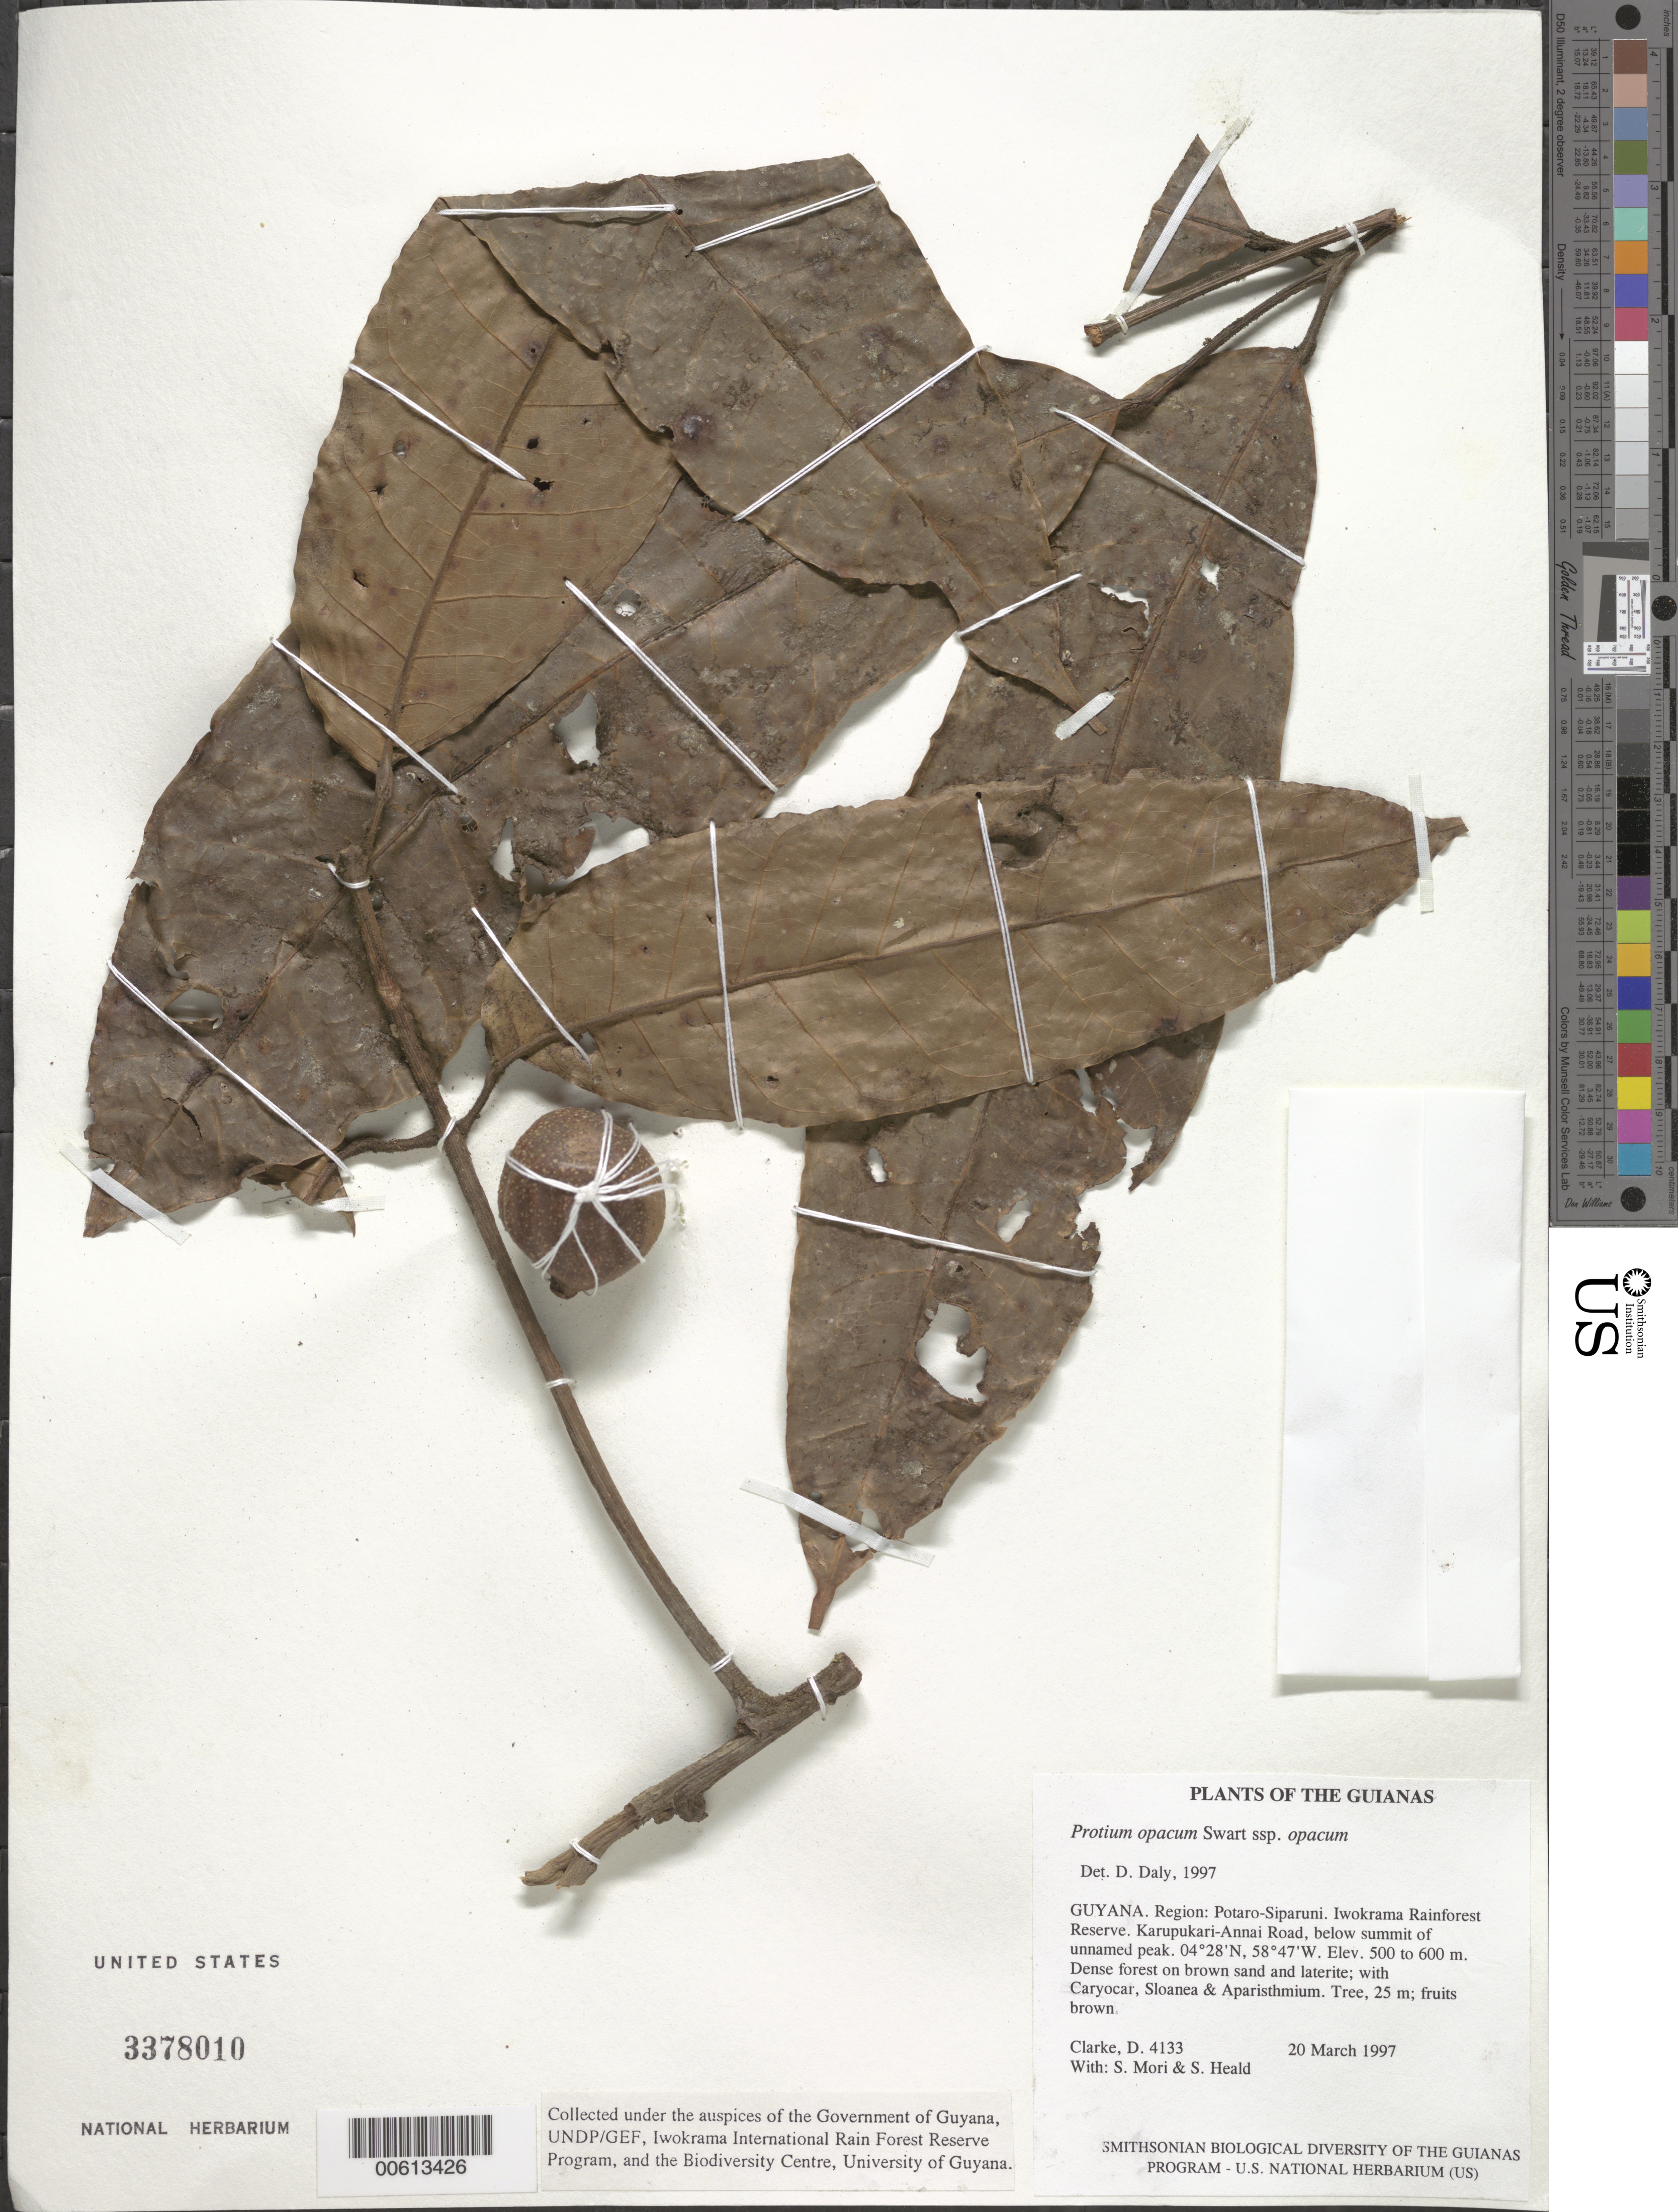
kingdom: Plantae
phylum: Tracheophyta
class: Magnoliopsida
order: Sapindales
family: Burseraceae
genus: Protium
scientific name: Protium decandrum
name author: (Aubl.) Marchand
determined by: Daly, D. C.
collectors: H. D. Clarke, S. Mori & S. Heald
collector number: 4133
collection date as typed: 20 March 1997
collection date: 1997-03-20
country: Guyana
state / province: Potaro-Siparuni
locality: Iwokrama Rainforest Reserve. Karupukari-Annai Road, below summit of unnamed peak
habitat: Dense forest on brown sand and laterite; with Caryocar, Sloanea & Aparisthmium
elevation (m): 500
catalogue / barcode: US 3378010